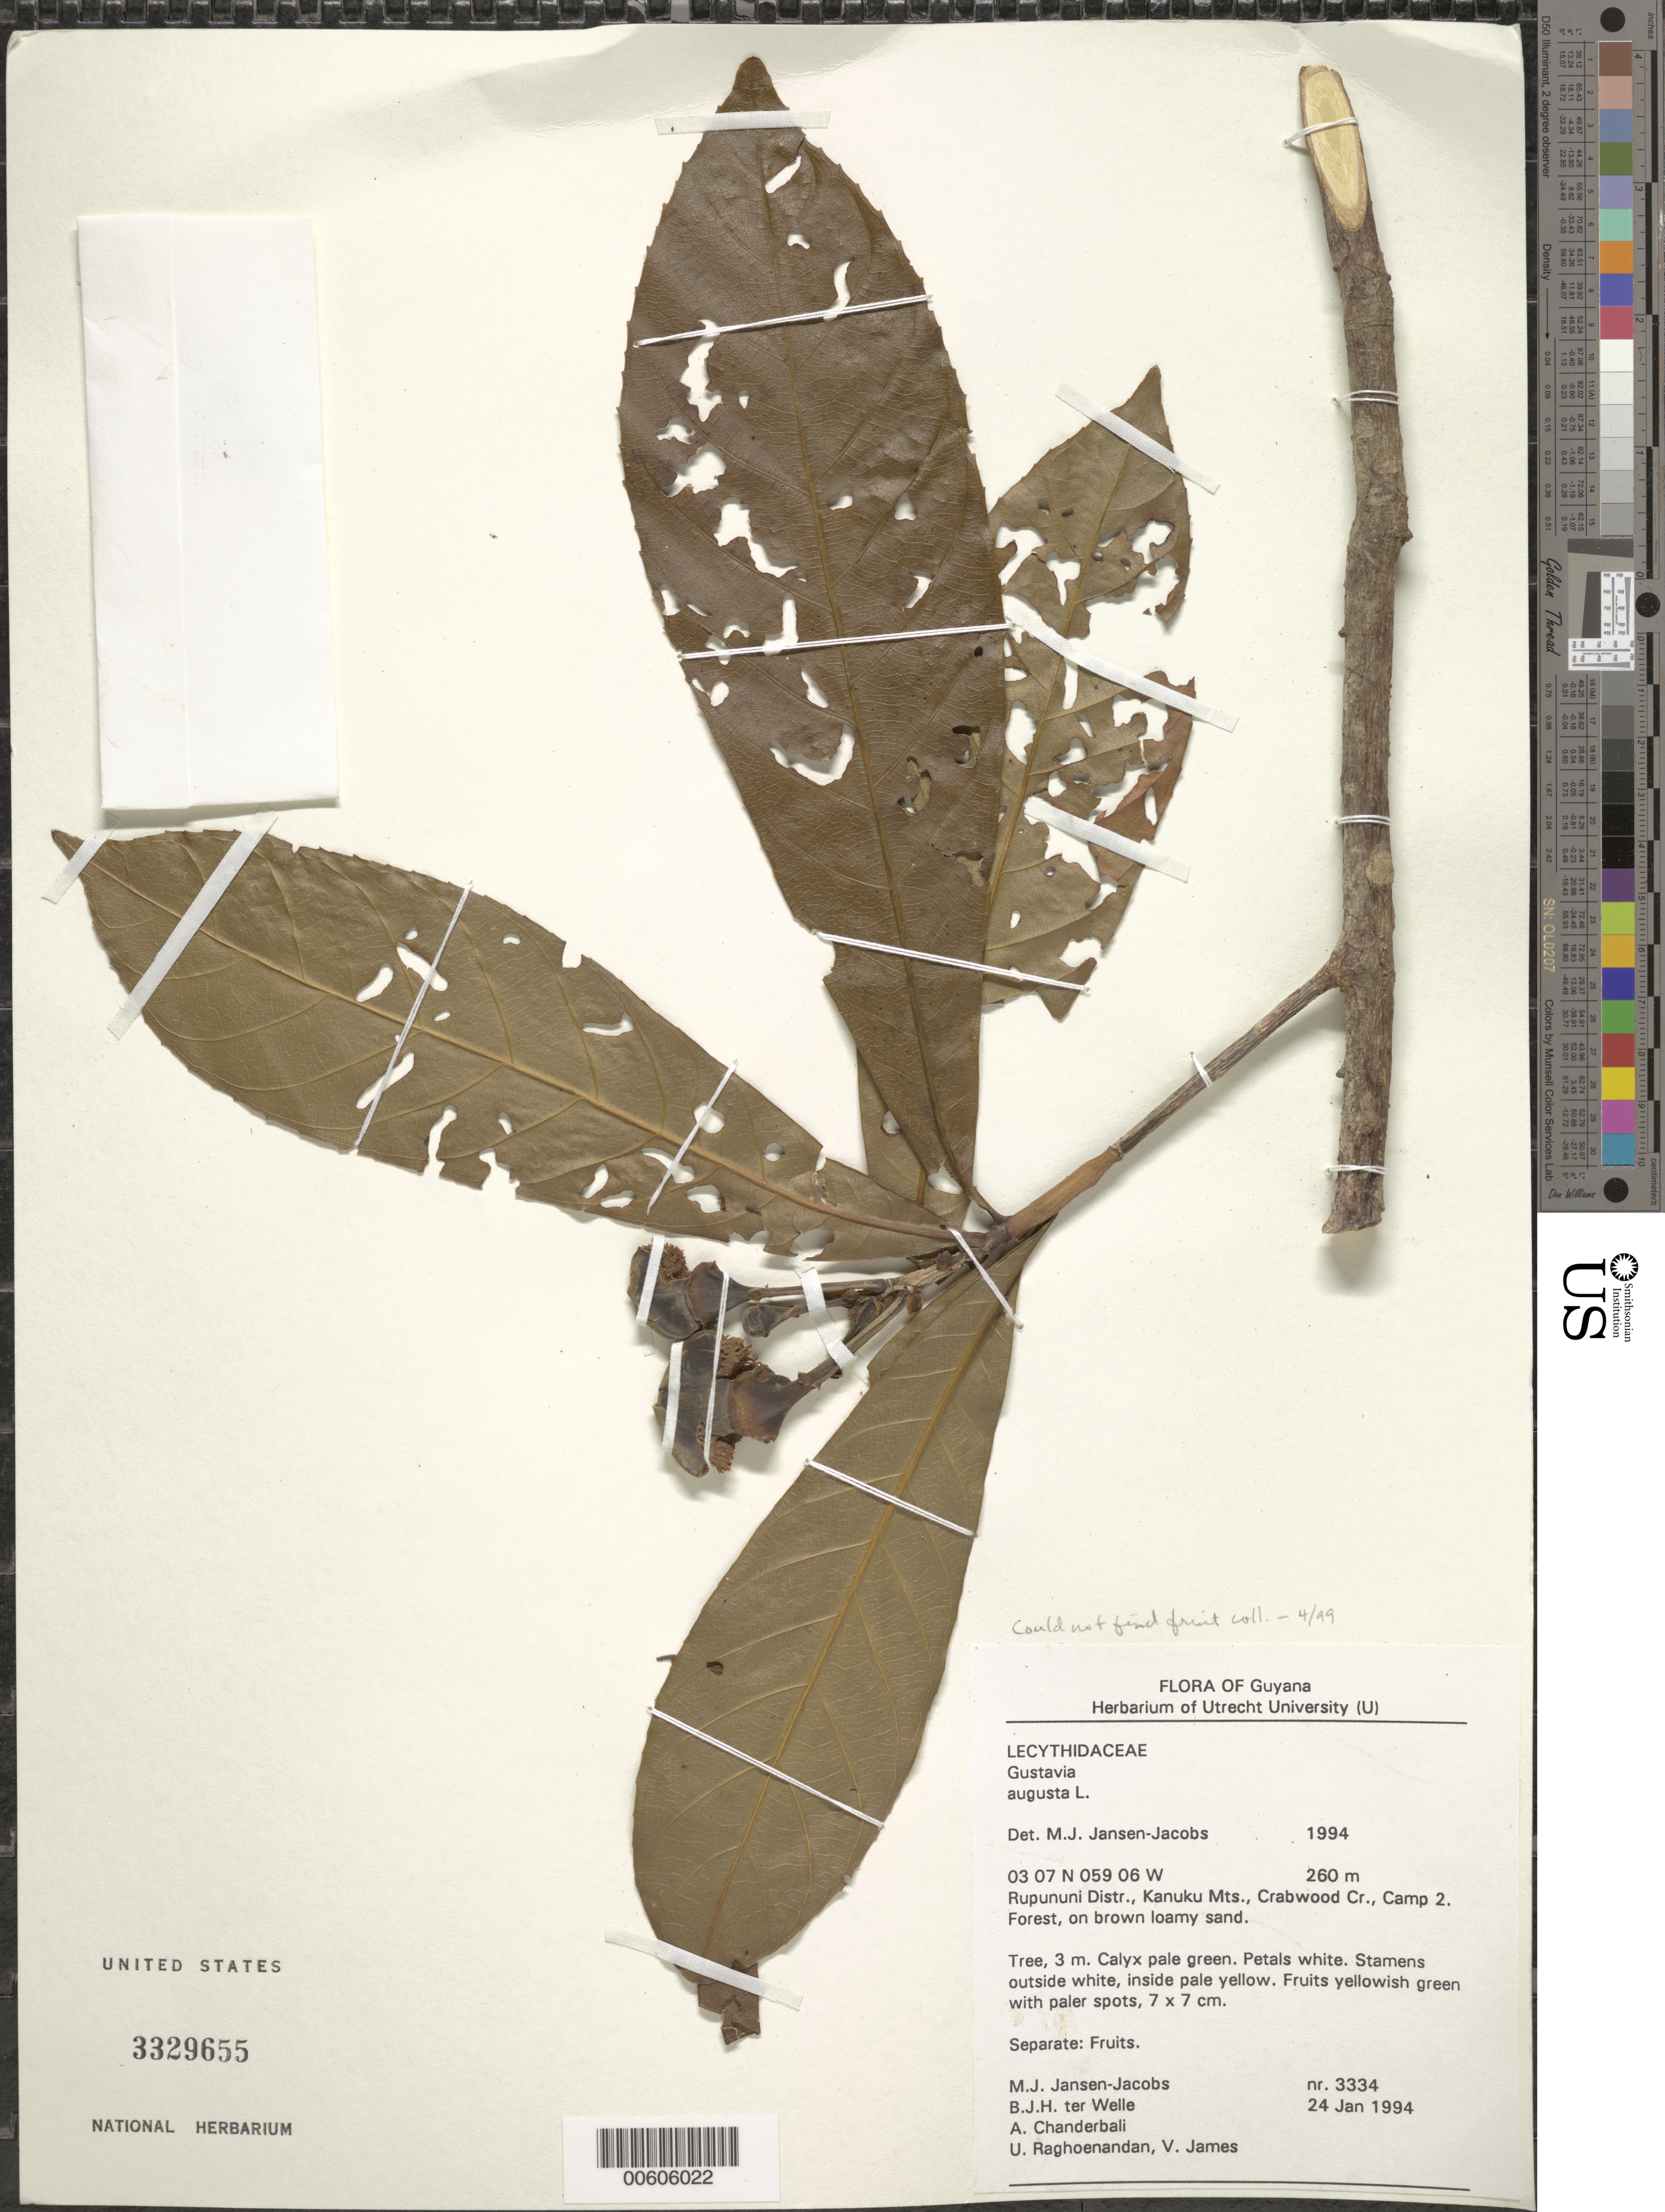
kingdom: Plantae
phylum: Tracheophyta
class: Magnoliopsida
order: Ericales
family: Lecythidaceae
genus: Gustavia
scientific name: Gustavia augusta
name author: L.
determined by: Jansen-Jacobs, M. J., (U), Nationaal Herbarium Nederland, Utrecht University branch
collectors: M. J. Jansen-Jacobs, B. Welle, A. S. Chanderbali, U. Raghoenandan & V. James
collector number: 3334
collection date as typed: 24-Jan-94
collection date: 1994-01-24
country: Guyana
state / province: U. Takutu-U. Essequibo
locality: Crabwood Cr., Camp 2, Kanuku Mts., Rupununi District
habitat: Forest on brown loamy sand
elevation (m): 260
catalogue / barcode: US 3329655